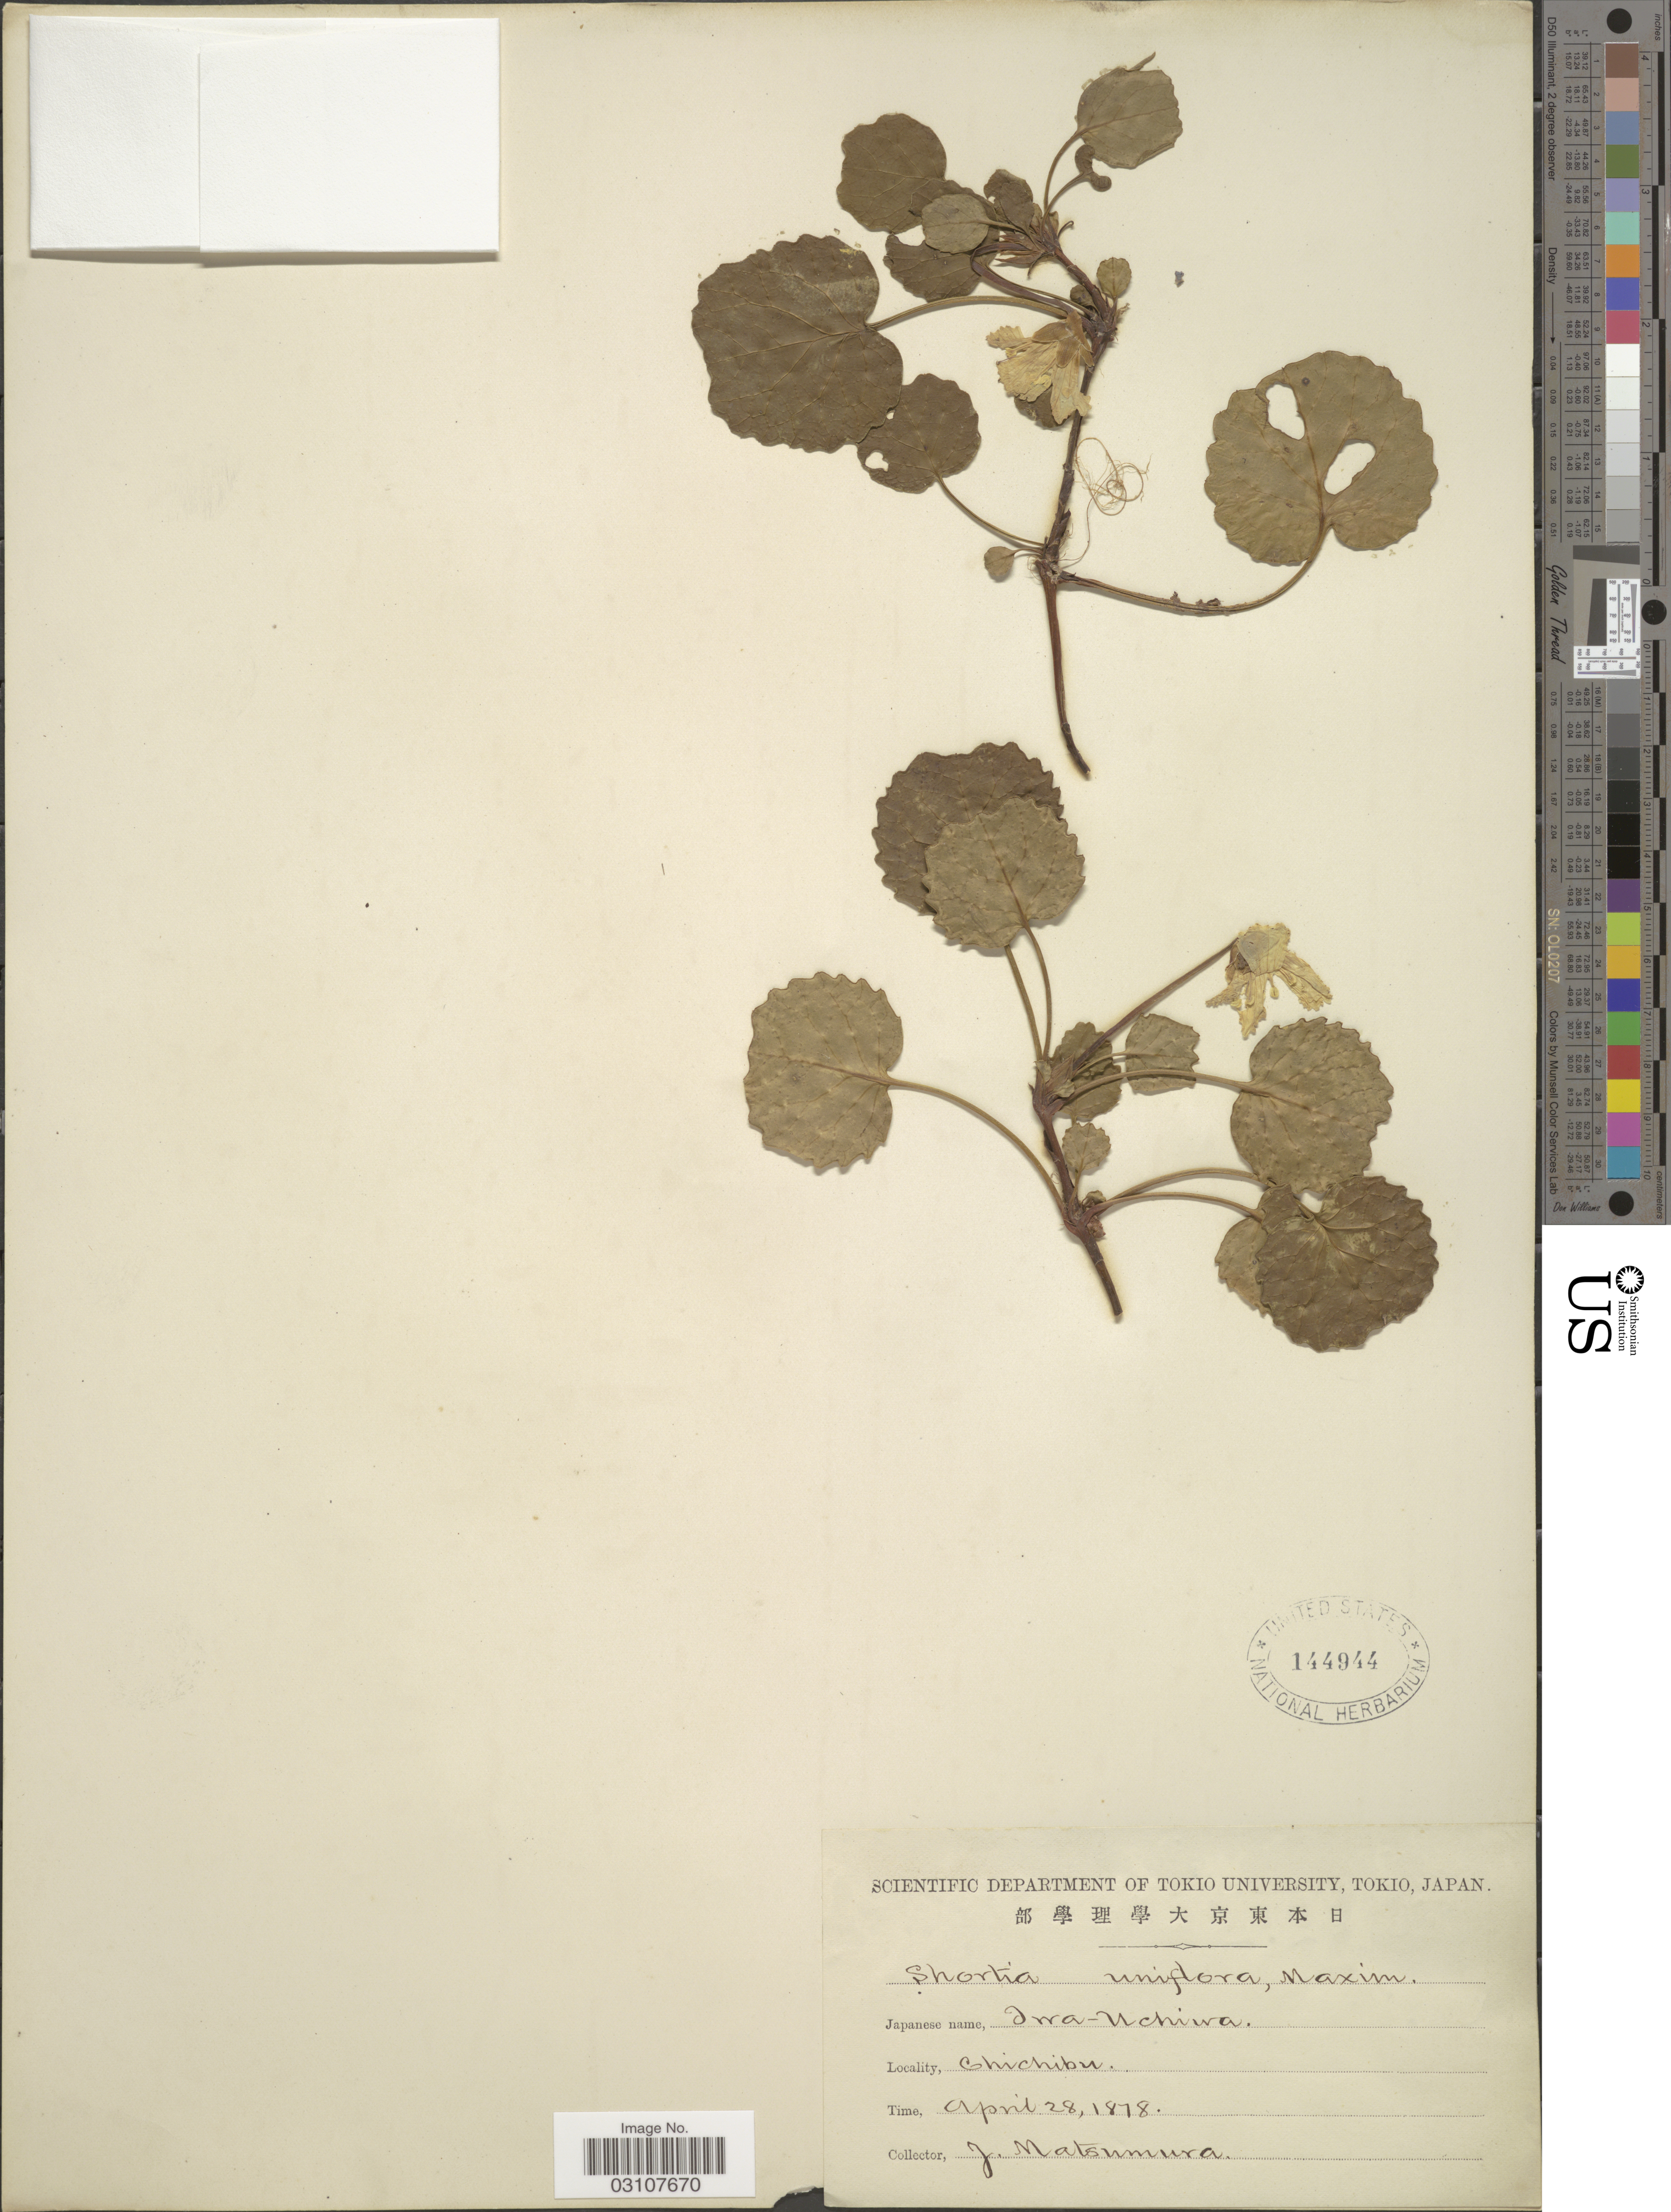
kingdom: Plantae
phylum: Tracheophyta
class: Magnoliopsida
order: Ericales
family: Diapensiaceae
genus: Shortia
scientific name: Shortia uniflora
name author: Maxim.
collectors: J. Matsumura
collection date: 1878-04-28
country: Japan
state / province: Tokyo, Federal City of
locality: Chichibu.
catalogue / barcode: US 144944